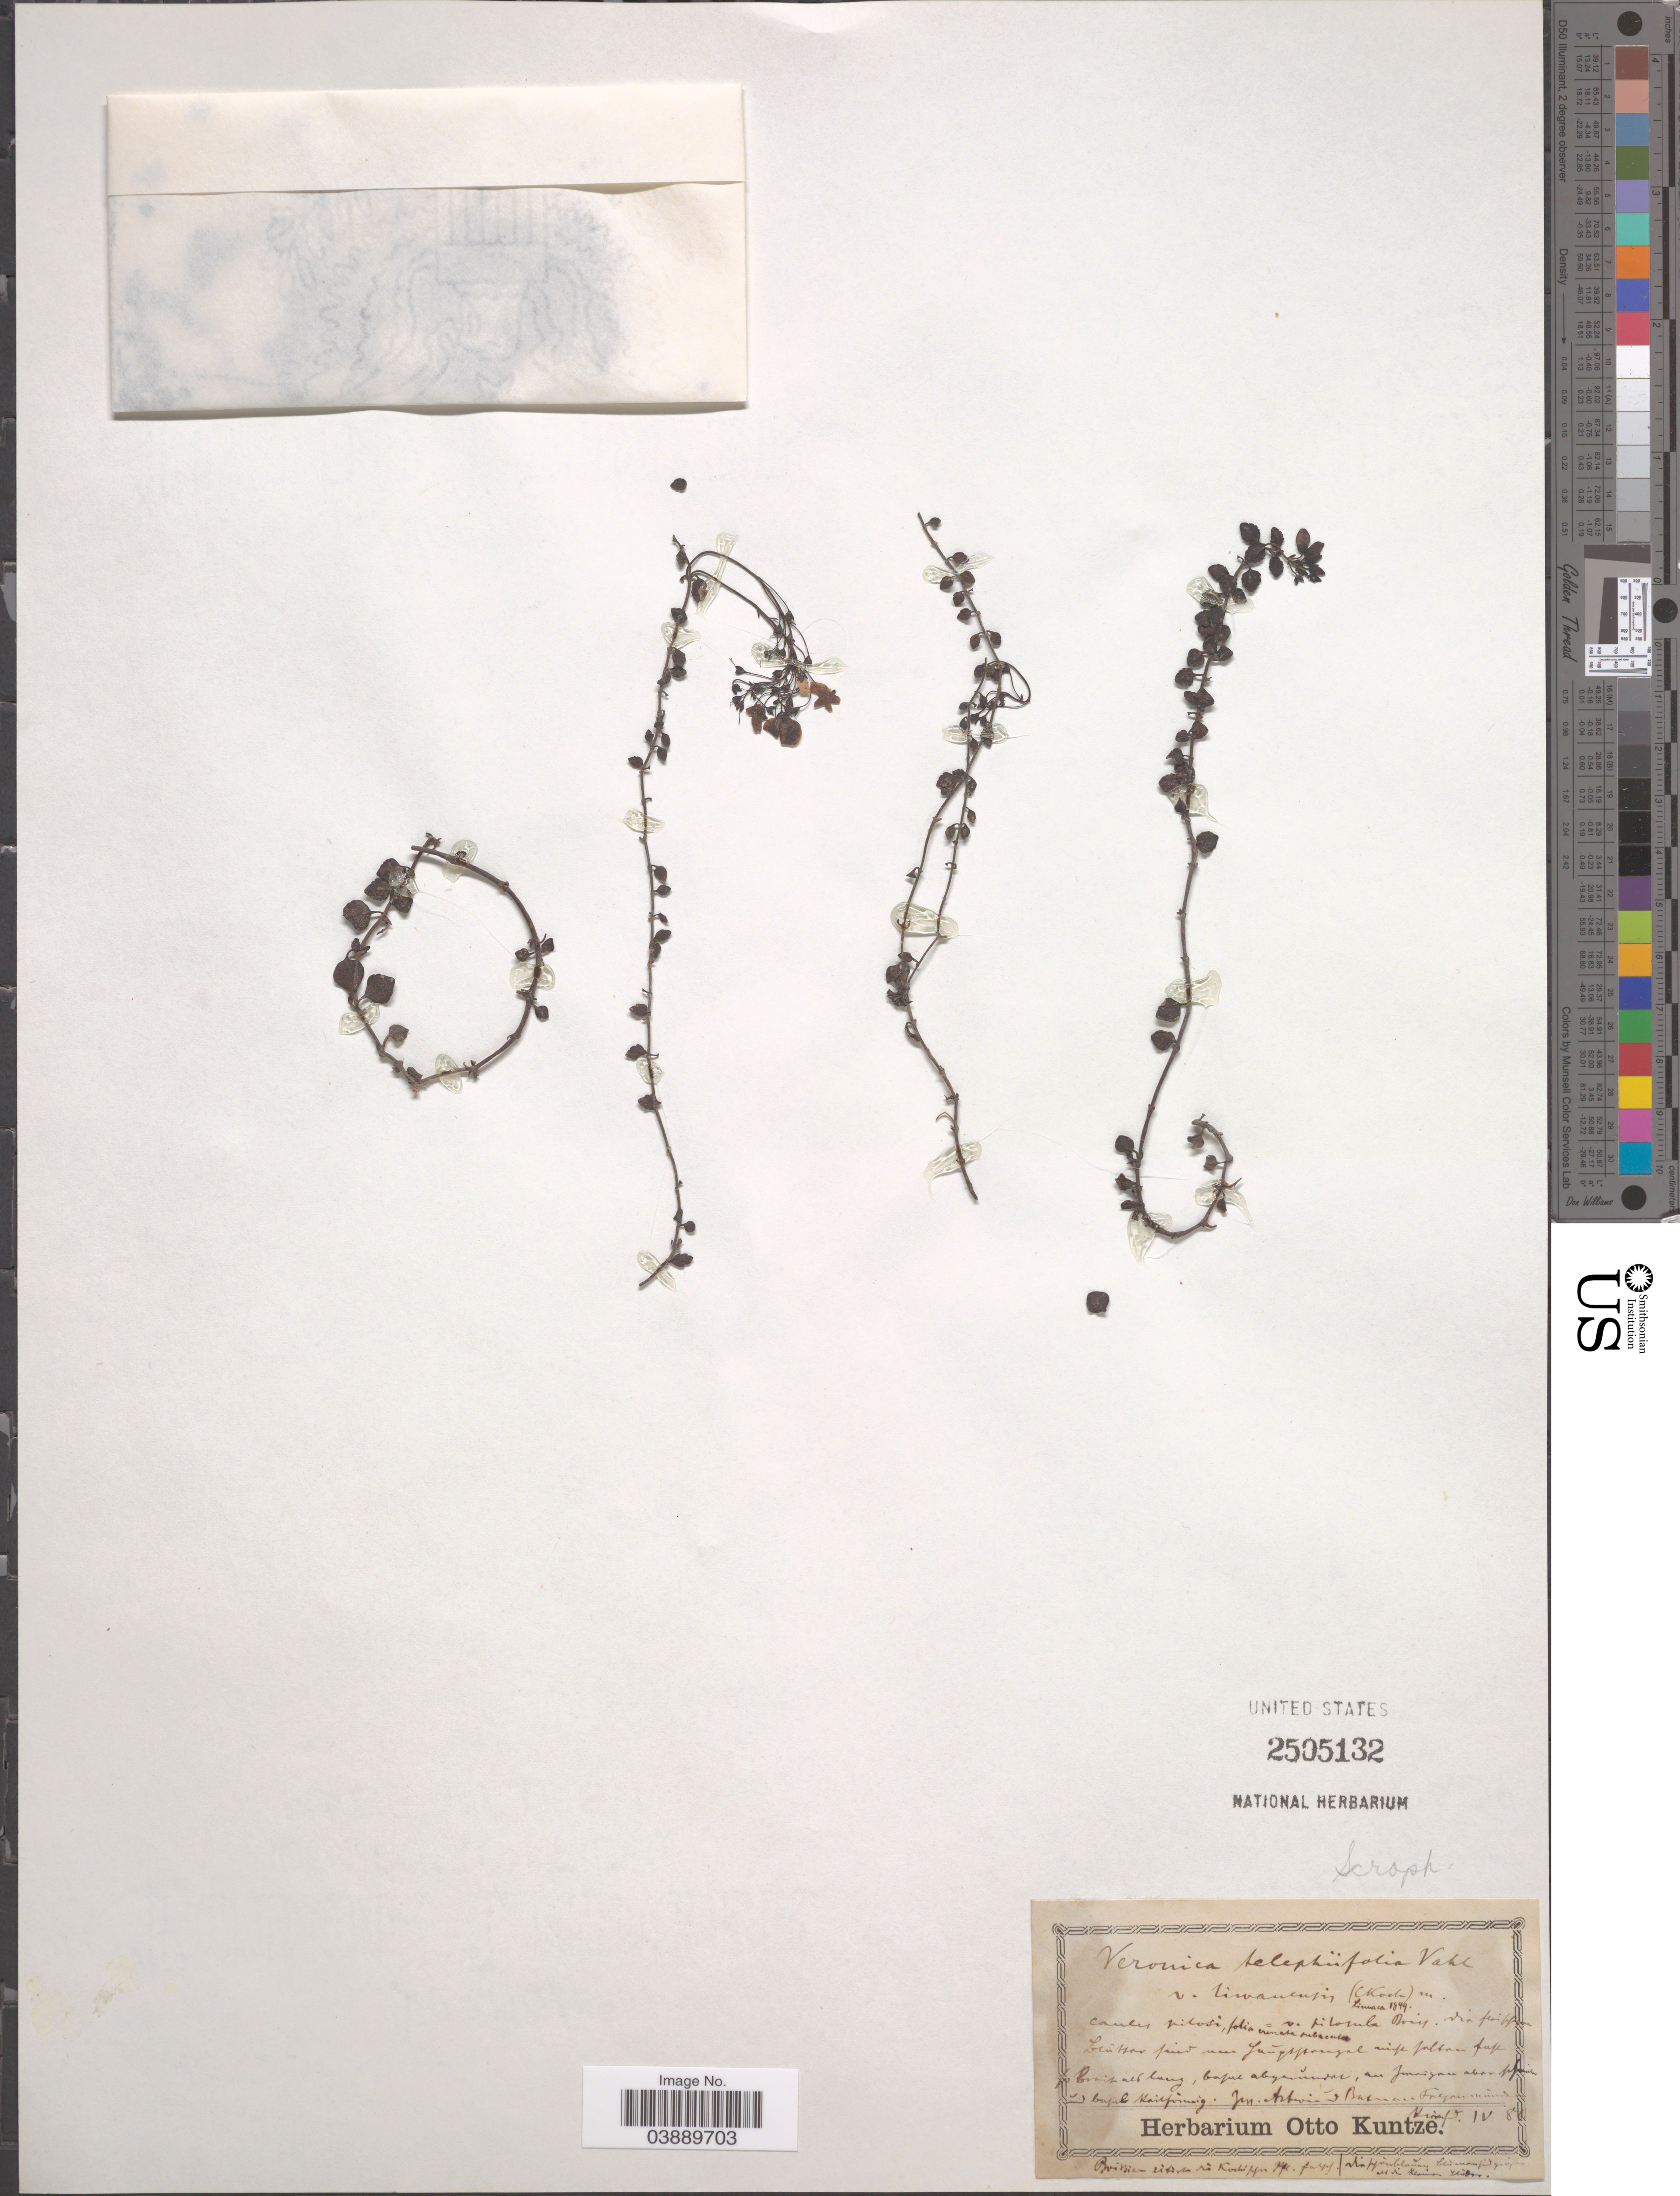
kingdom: Plantae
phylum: Tracheophyta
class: Magnoliopsida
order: Lamiales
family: Plantaginaceae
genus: Veronica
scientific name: Veronica telephiifolia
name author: Vahl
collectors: ex herb. Otto Kuntze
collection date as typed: Transcribed d/m/y: /4/86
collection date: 1886-04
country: Turkey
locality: [illegible text] Artwin [illegible text]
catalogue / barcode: US 2505132